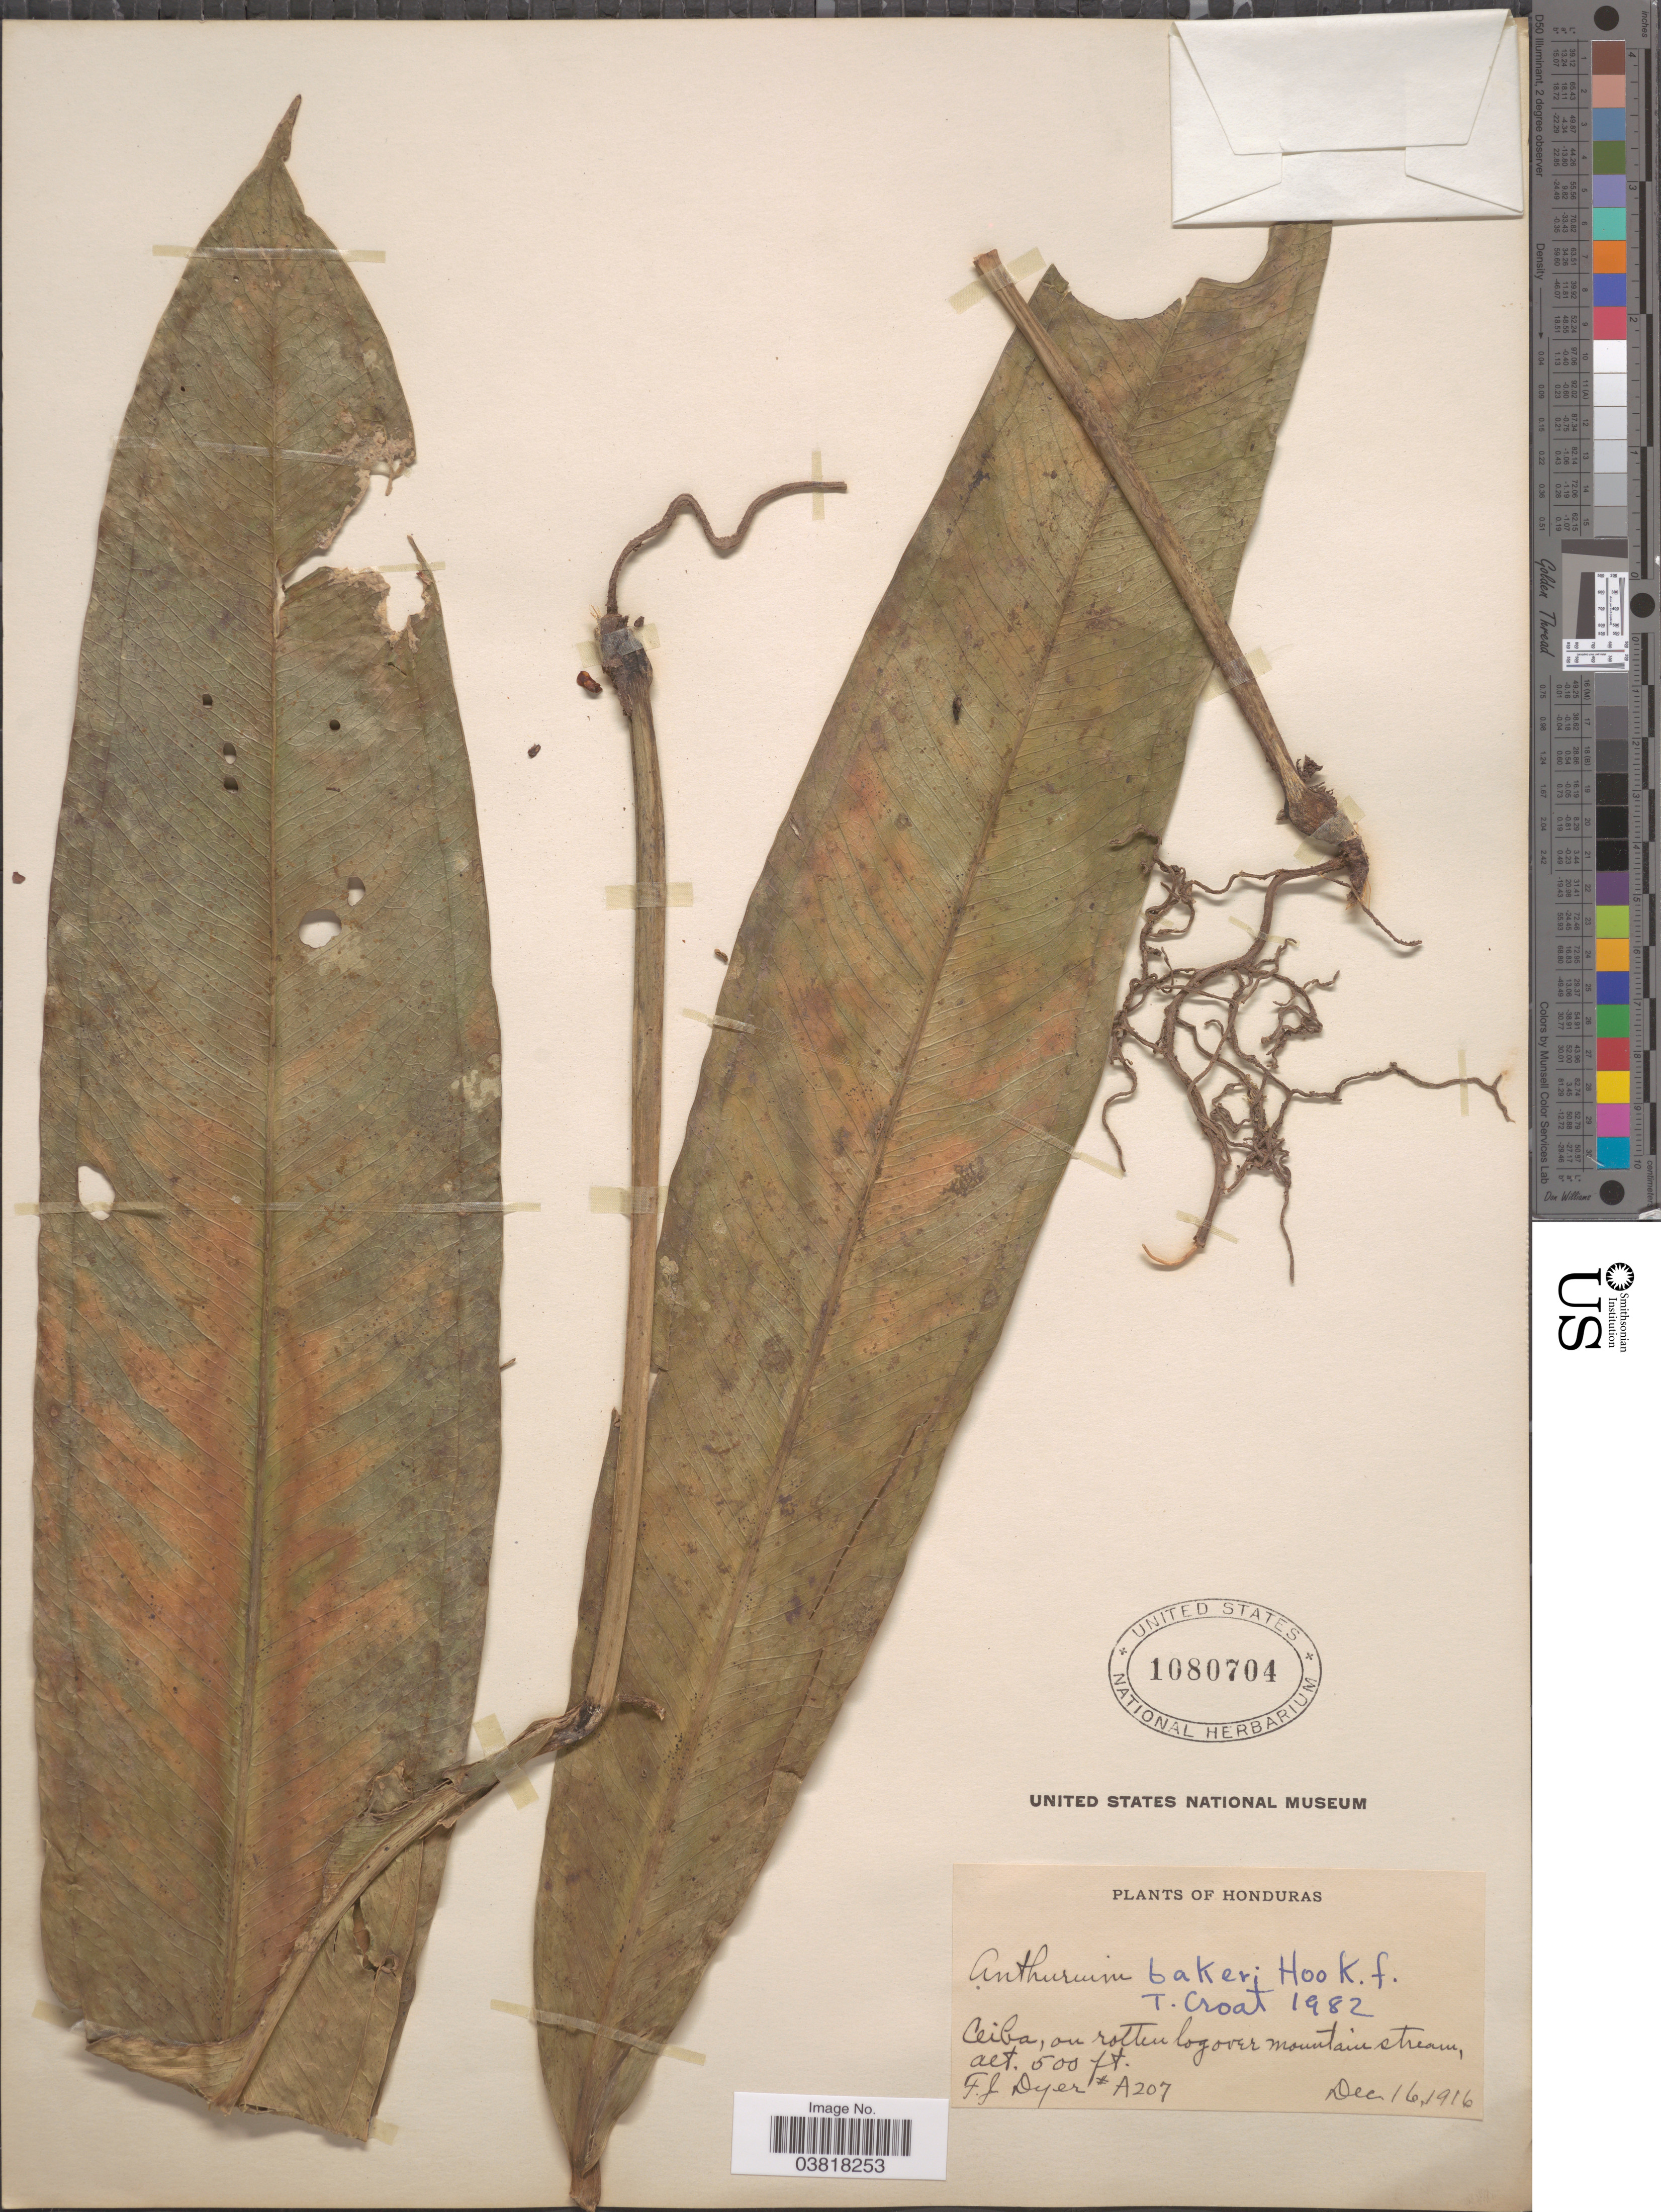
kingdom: Plantae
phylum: Tracheophyta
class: Liliopsida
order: Alismatales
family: Araceae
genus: Anthurium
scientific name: Anthurium bakeri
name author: Hook. f.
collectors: F. J. Dyer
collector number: A207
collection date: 1916-12-16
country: Honduras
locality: Ceiba, on rotten logover mountain stream.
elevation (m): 152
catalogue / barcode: US 1080704